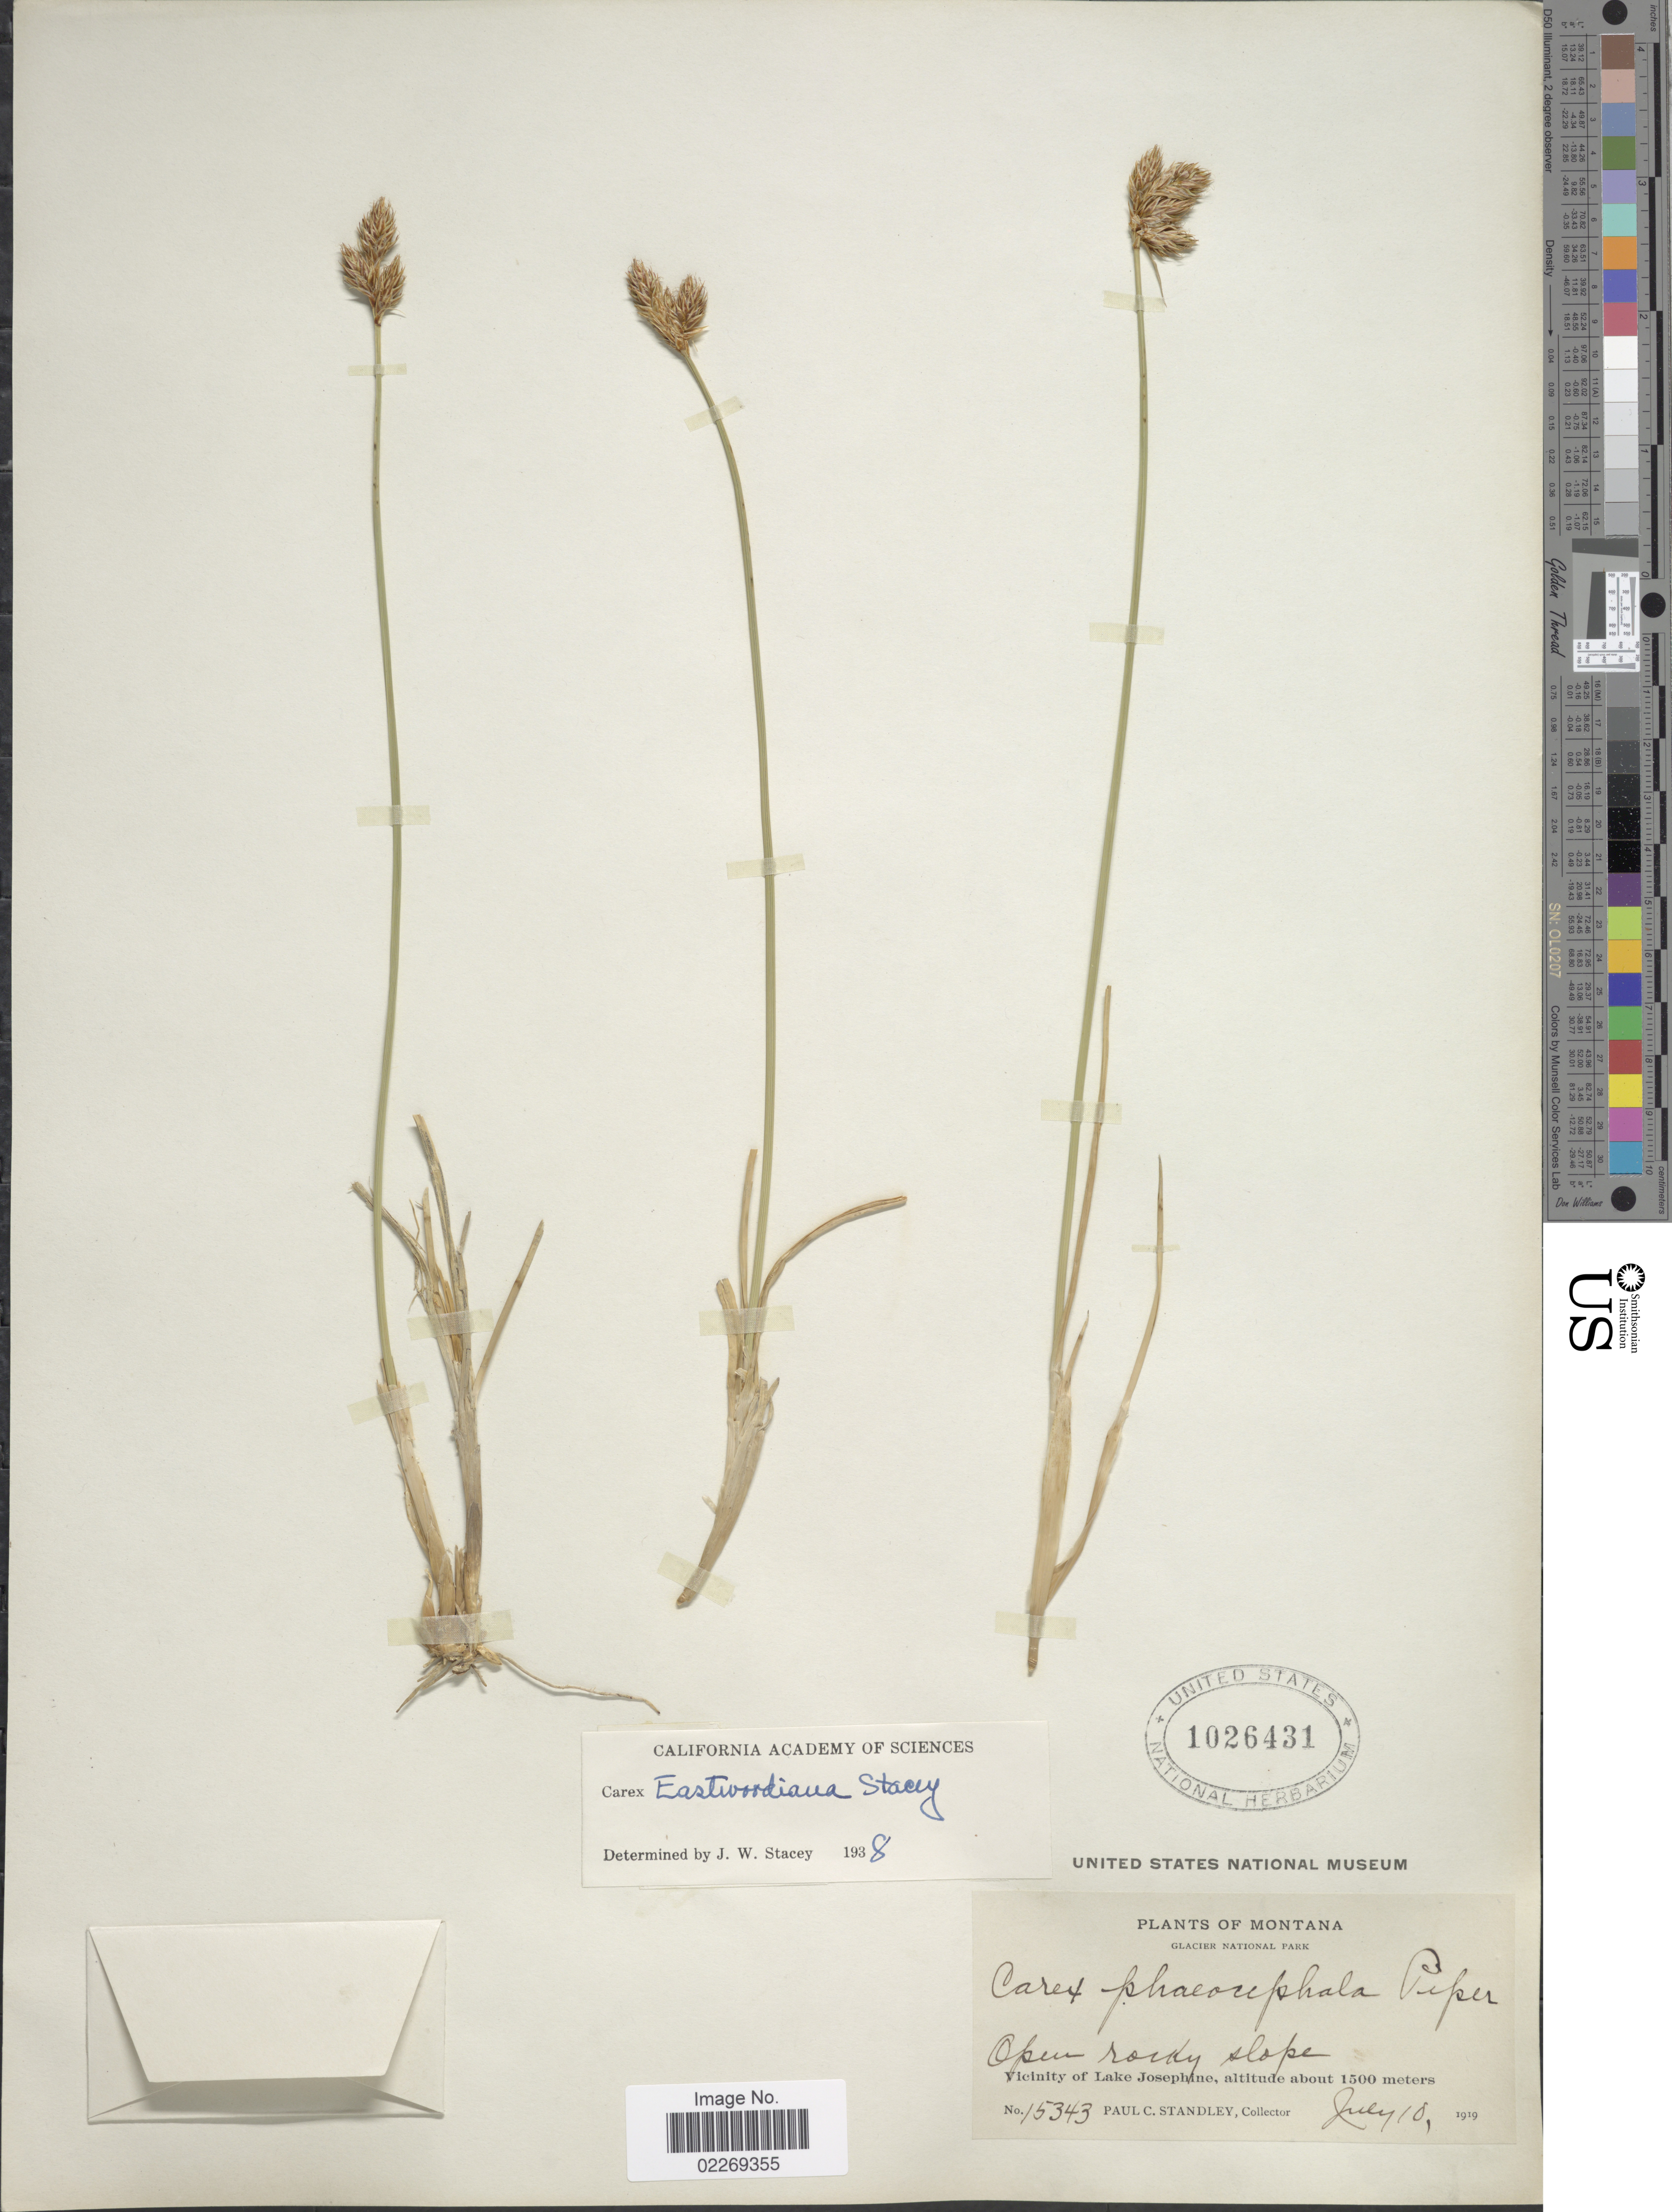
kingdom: Plantae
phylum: Tracheophyta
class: Liliopsida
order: Poales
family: Cyperaceae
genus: Carex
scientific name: Carex tahoensis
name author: Smiley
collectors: P. C. Standley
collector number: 15343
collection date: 1919-07-10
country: United States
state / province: Montana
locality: Glacier National Park. Open rocky slope. Vicinity of Lake Josephine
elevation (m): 1500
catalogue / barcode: US 1026431